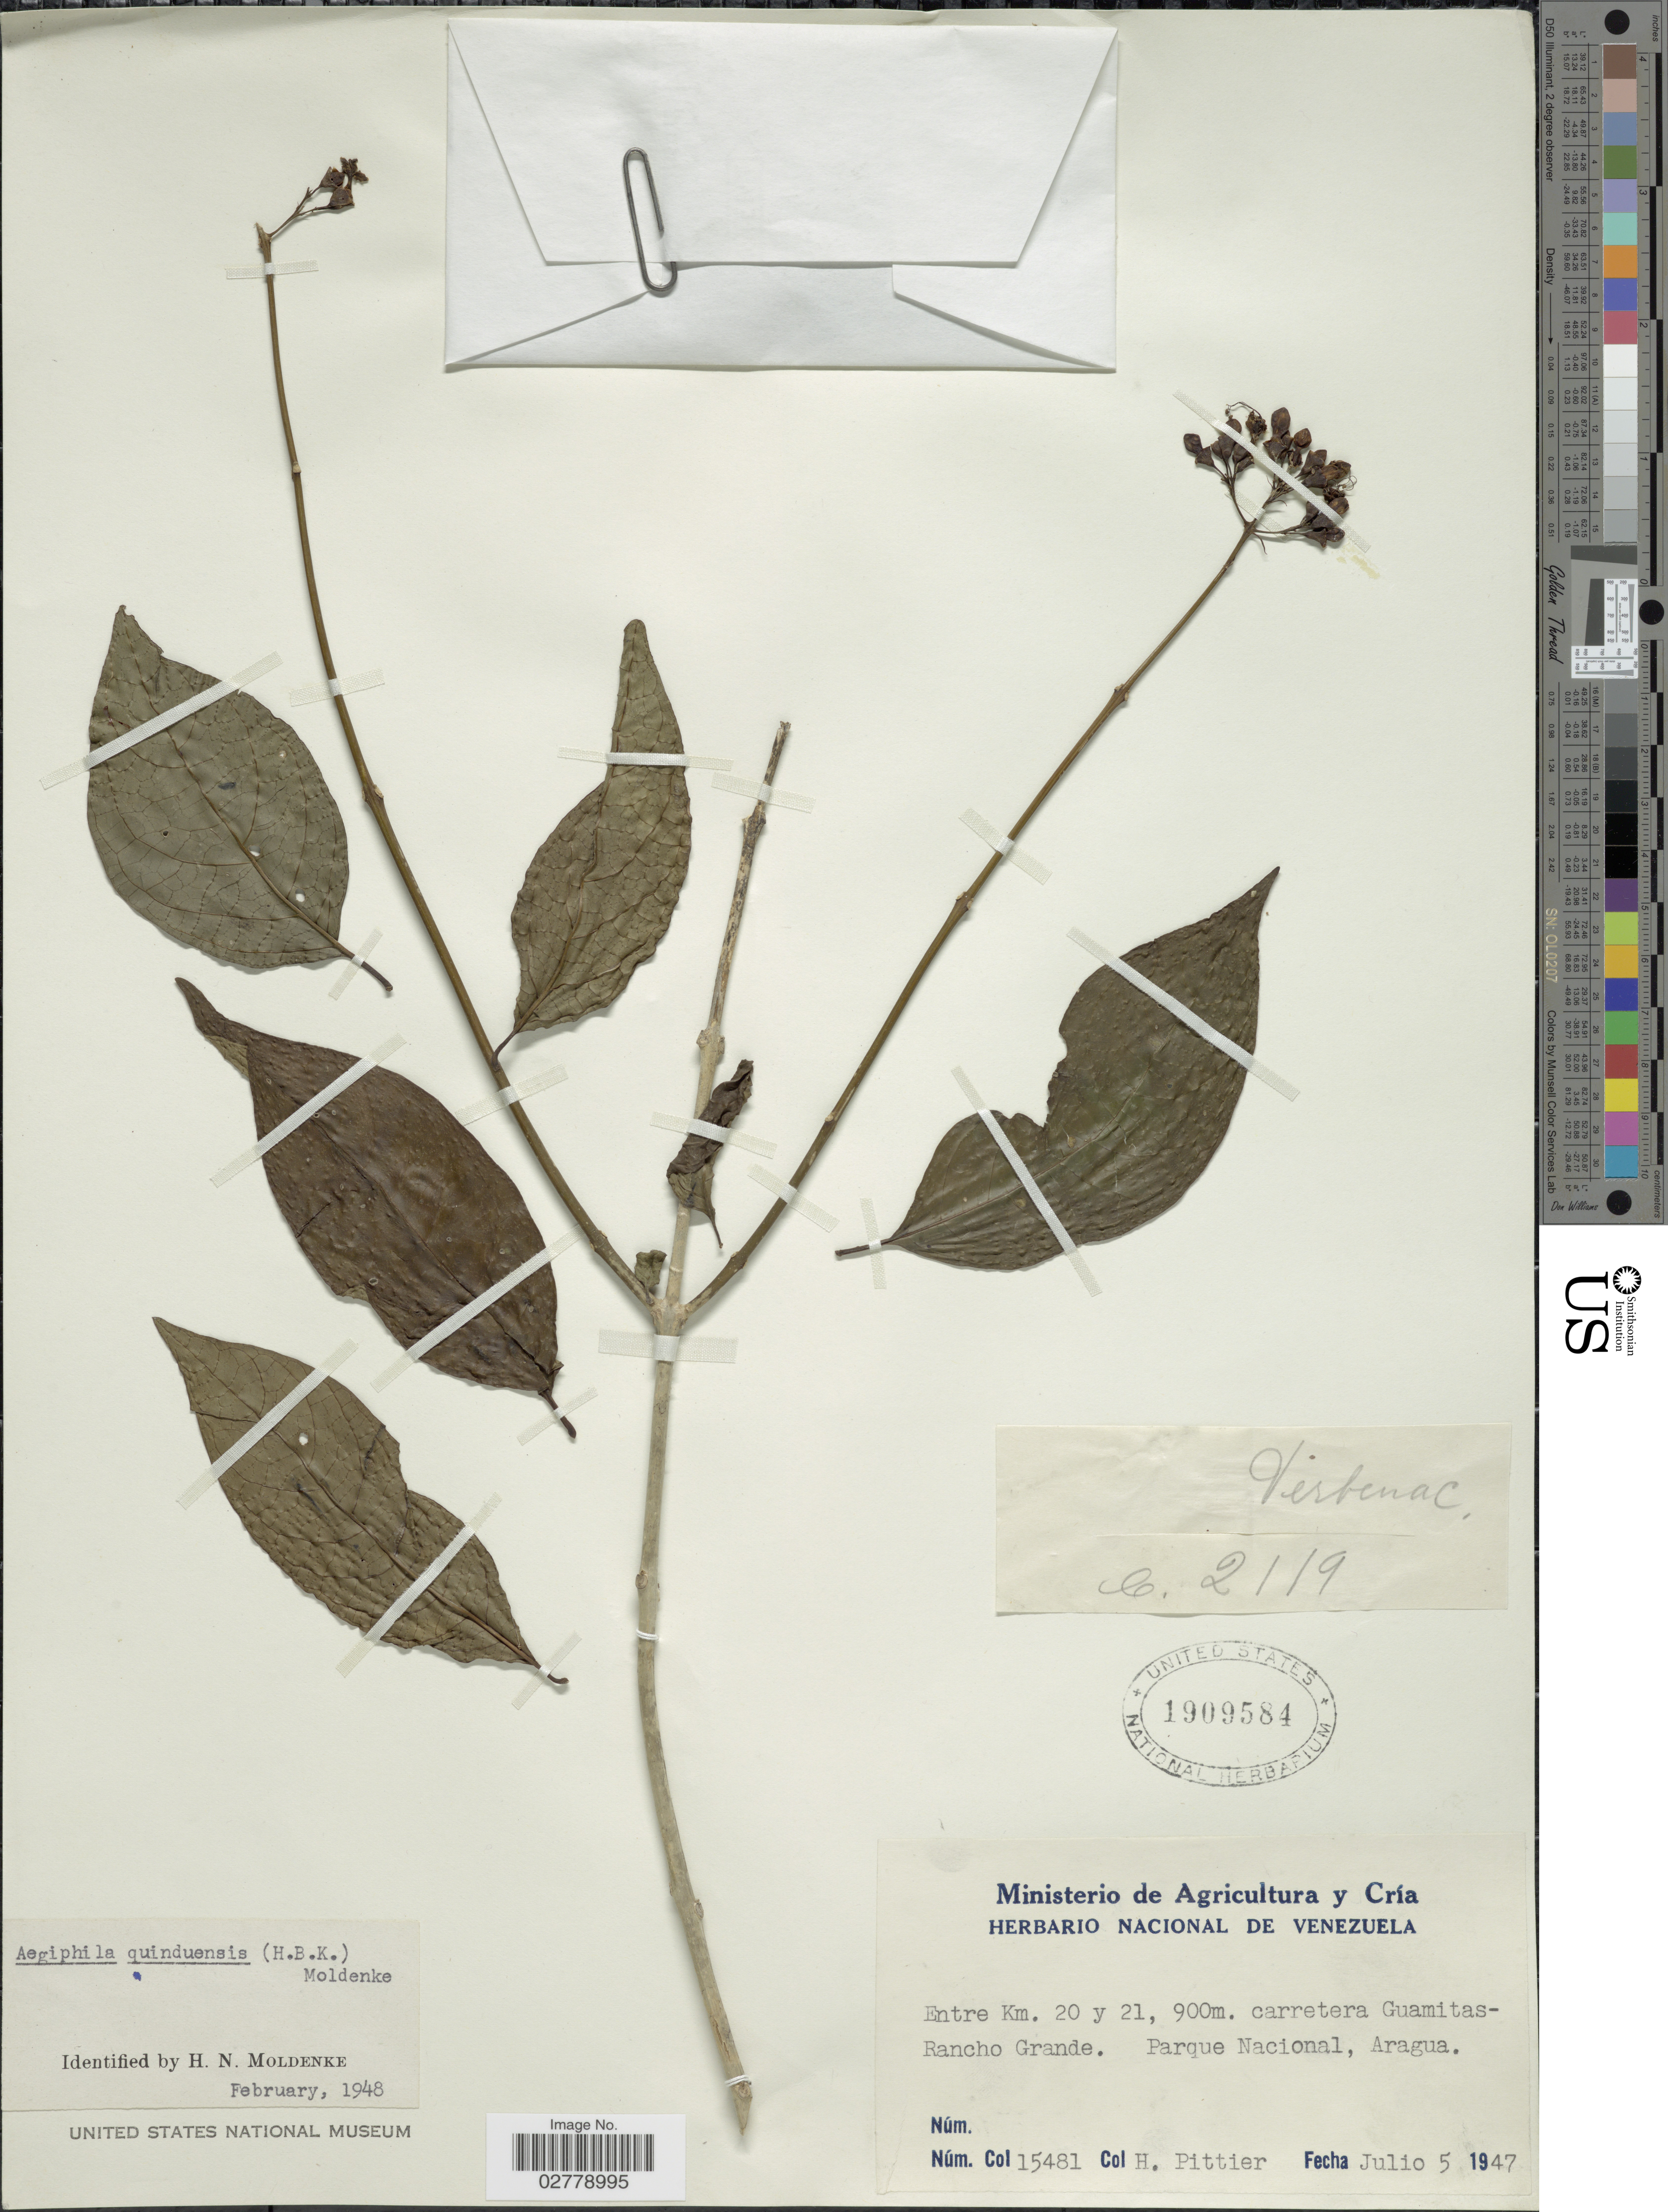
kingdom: Plantae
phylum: Tracheophyta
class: Magnoliopsida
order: Lamiales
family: Lamiaceae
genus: Aegiphila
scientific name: Aegiphila quinduensis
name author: (Kunth) Moldenke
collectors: H. F. Pittier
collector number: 15481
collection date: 1947-07-05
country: Venezuela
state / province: Aragua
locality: Entre Km. 20 y 21, carretera Guamitas-Rancho Grande. Parque Nacional.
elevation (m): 900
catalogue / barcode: US 1909584